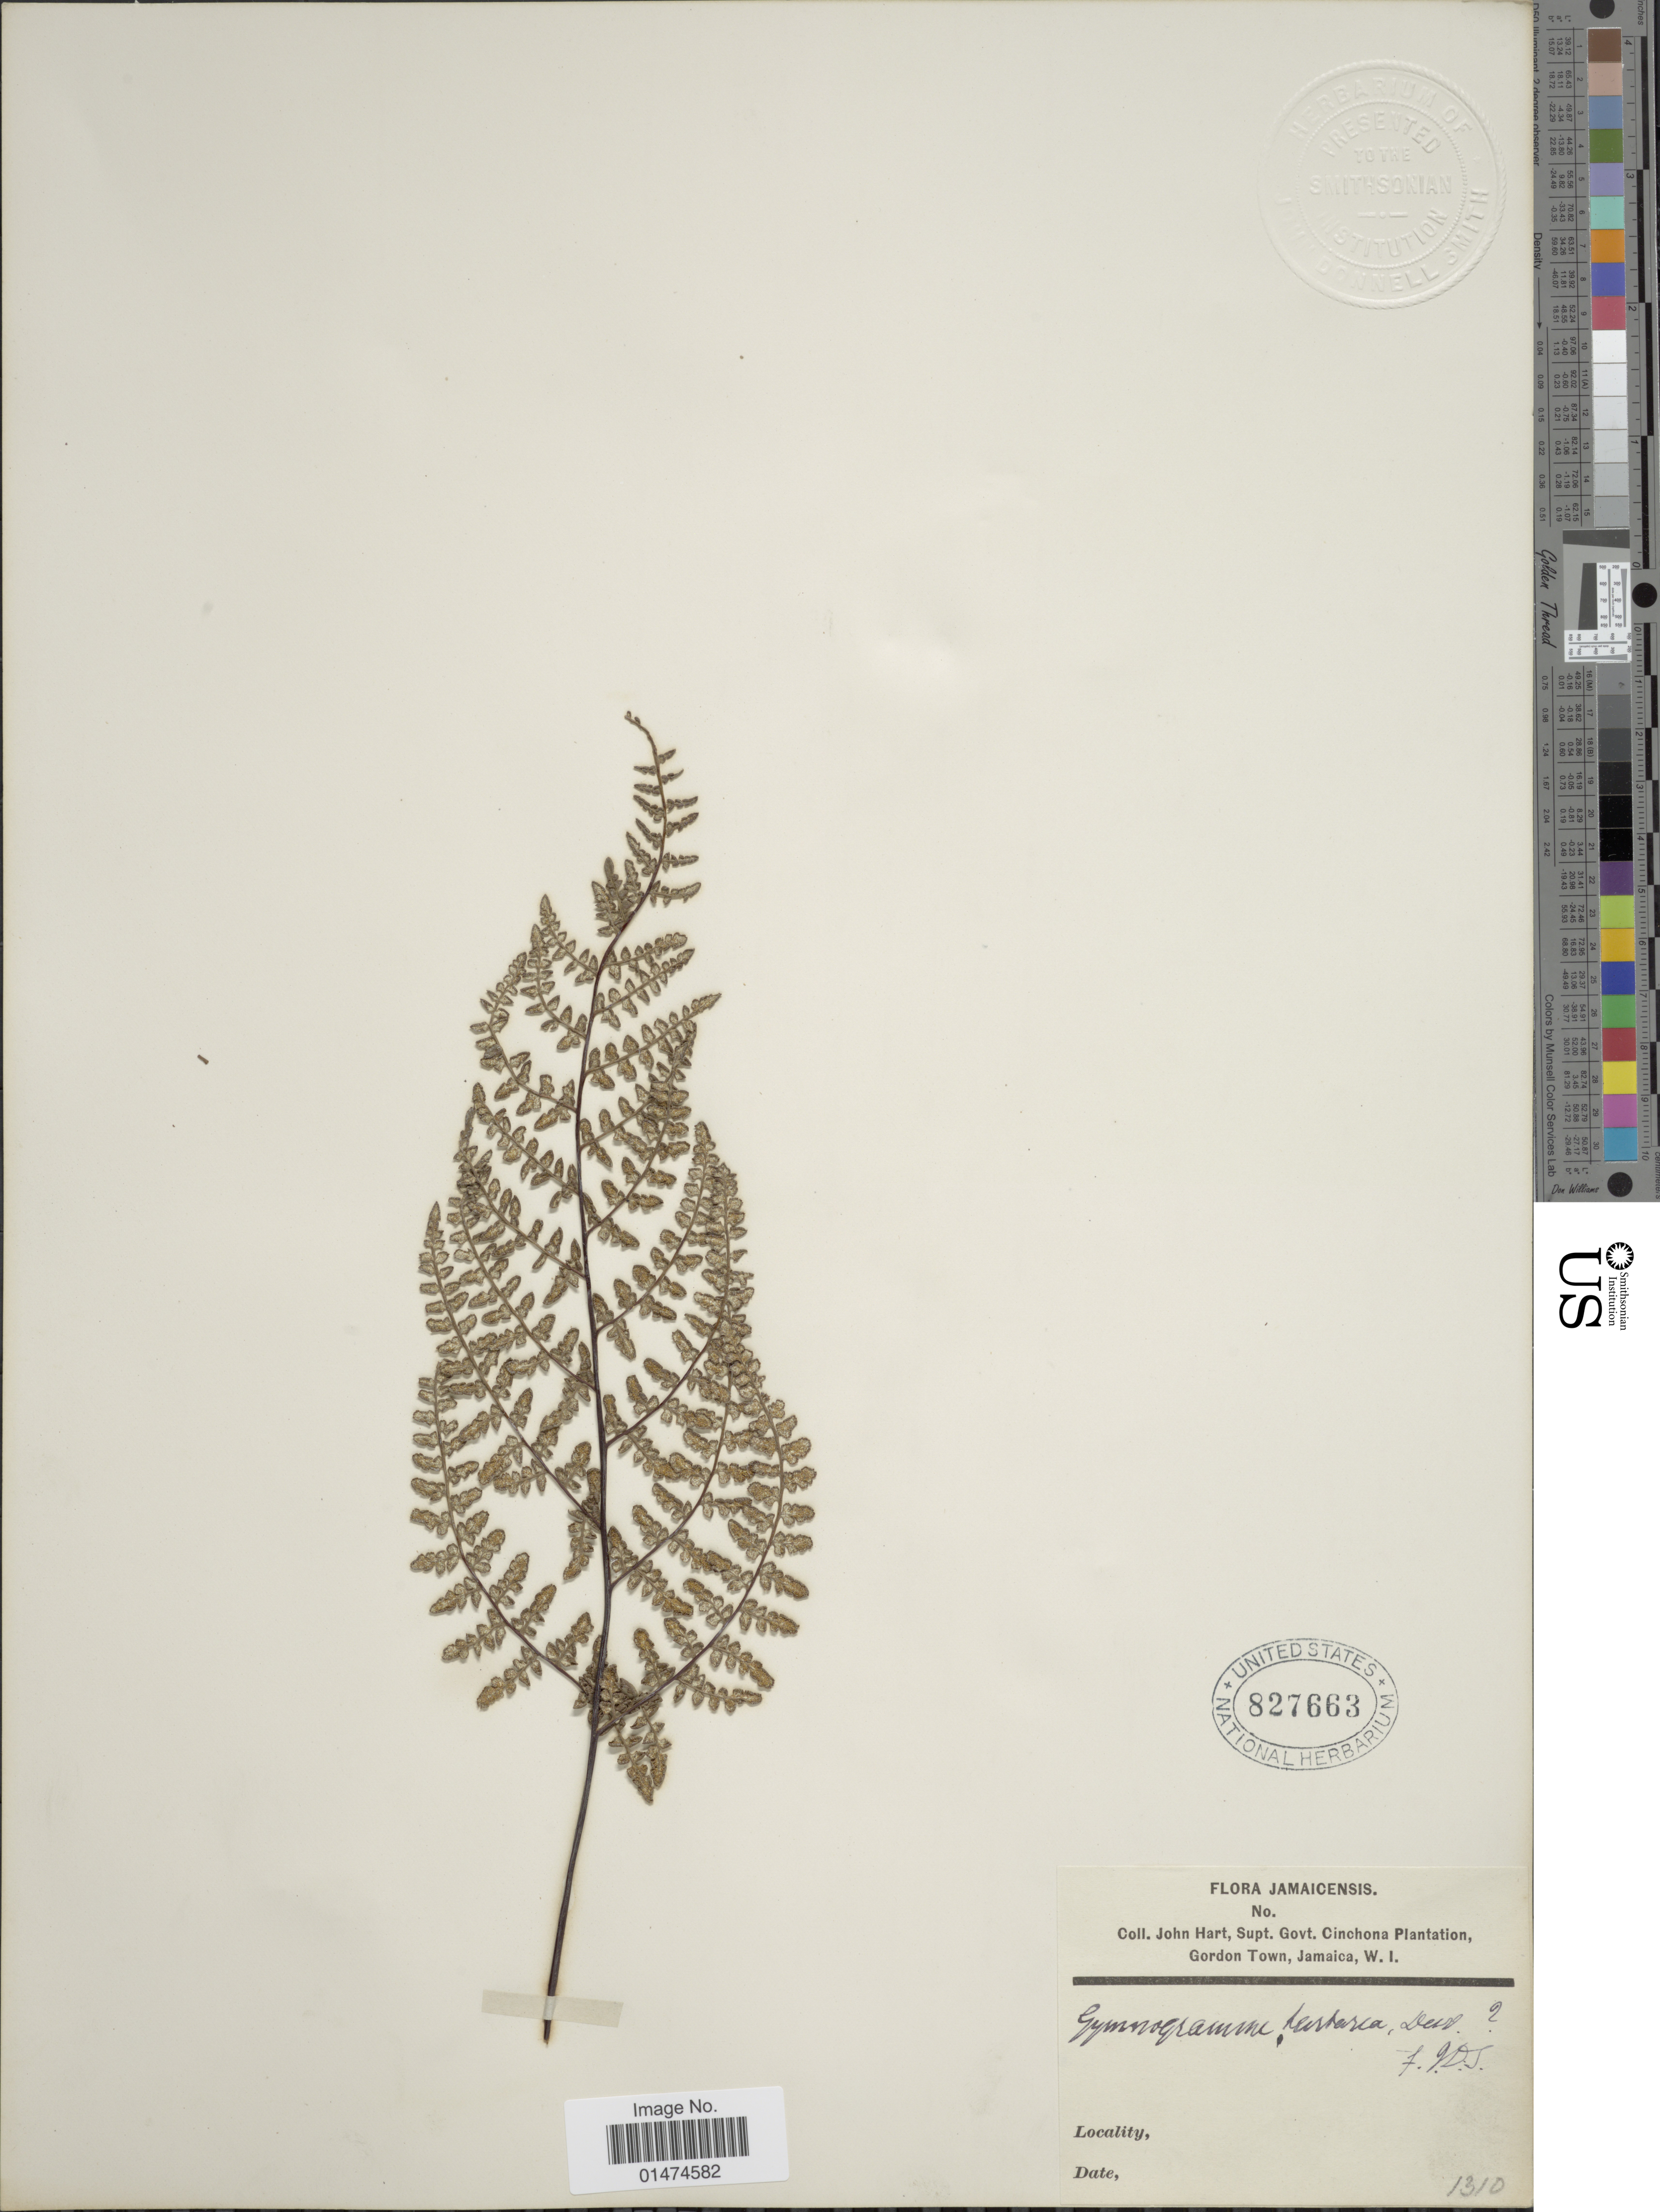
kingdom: Plantae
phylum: Tracheophyta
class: Polypodiopsida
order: Polypodiales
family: Pteridaceae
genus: Pityrogramma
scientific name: Pityrogramma triangulata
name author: (Jenman) Maxon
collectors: J. H. Hart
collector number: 1310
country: Jamaica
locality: Cinchona plantation, Gordon Town, Jamaica, W. I.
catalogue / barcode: US 827663